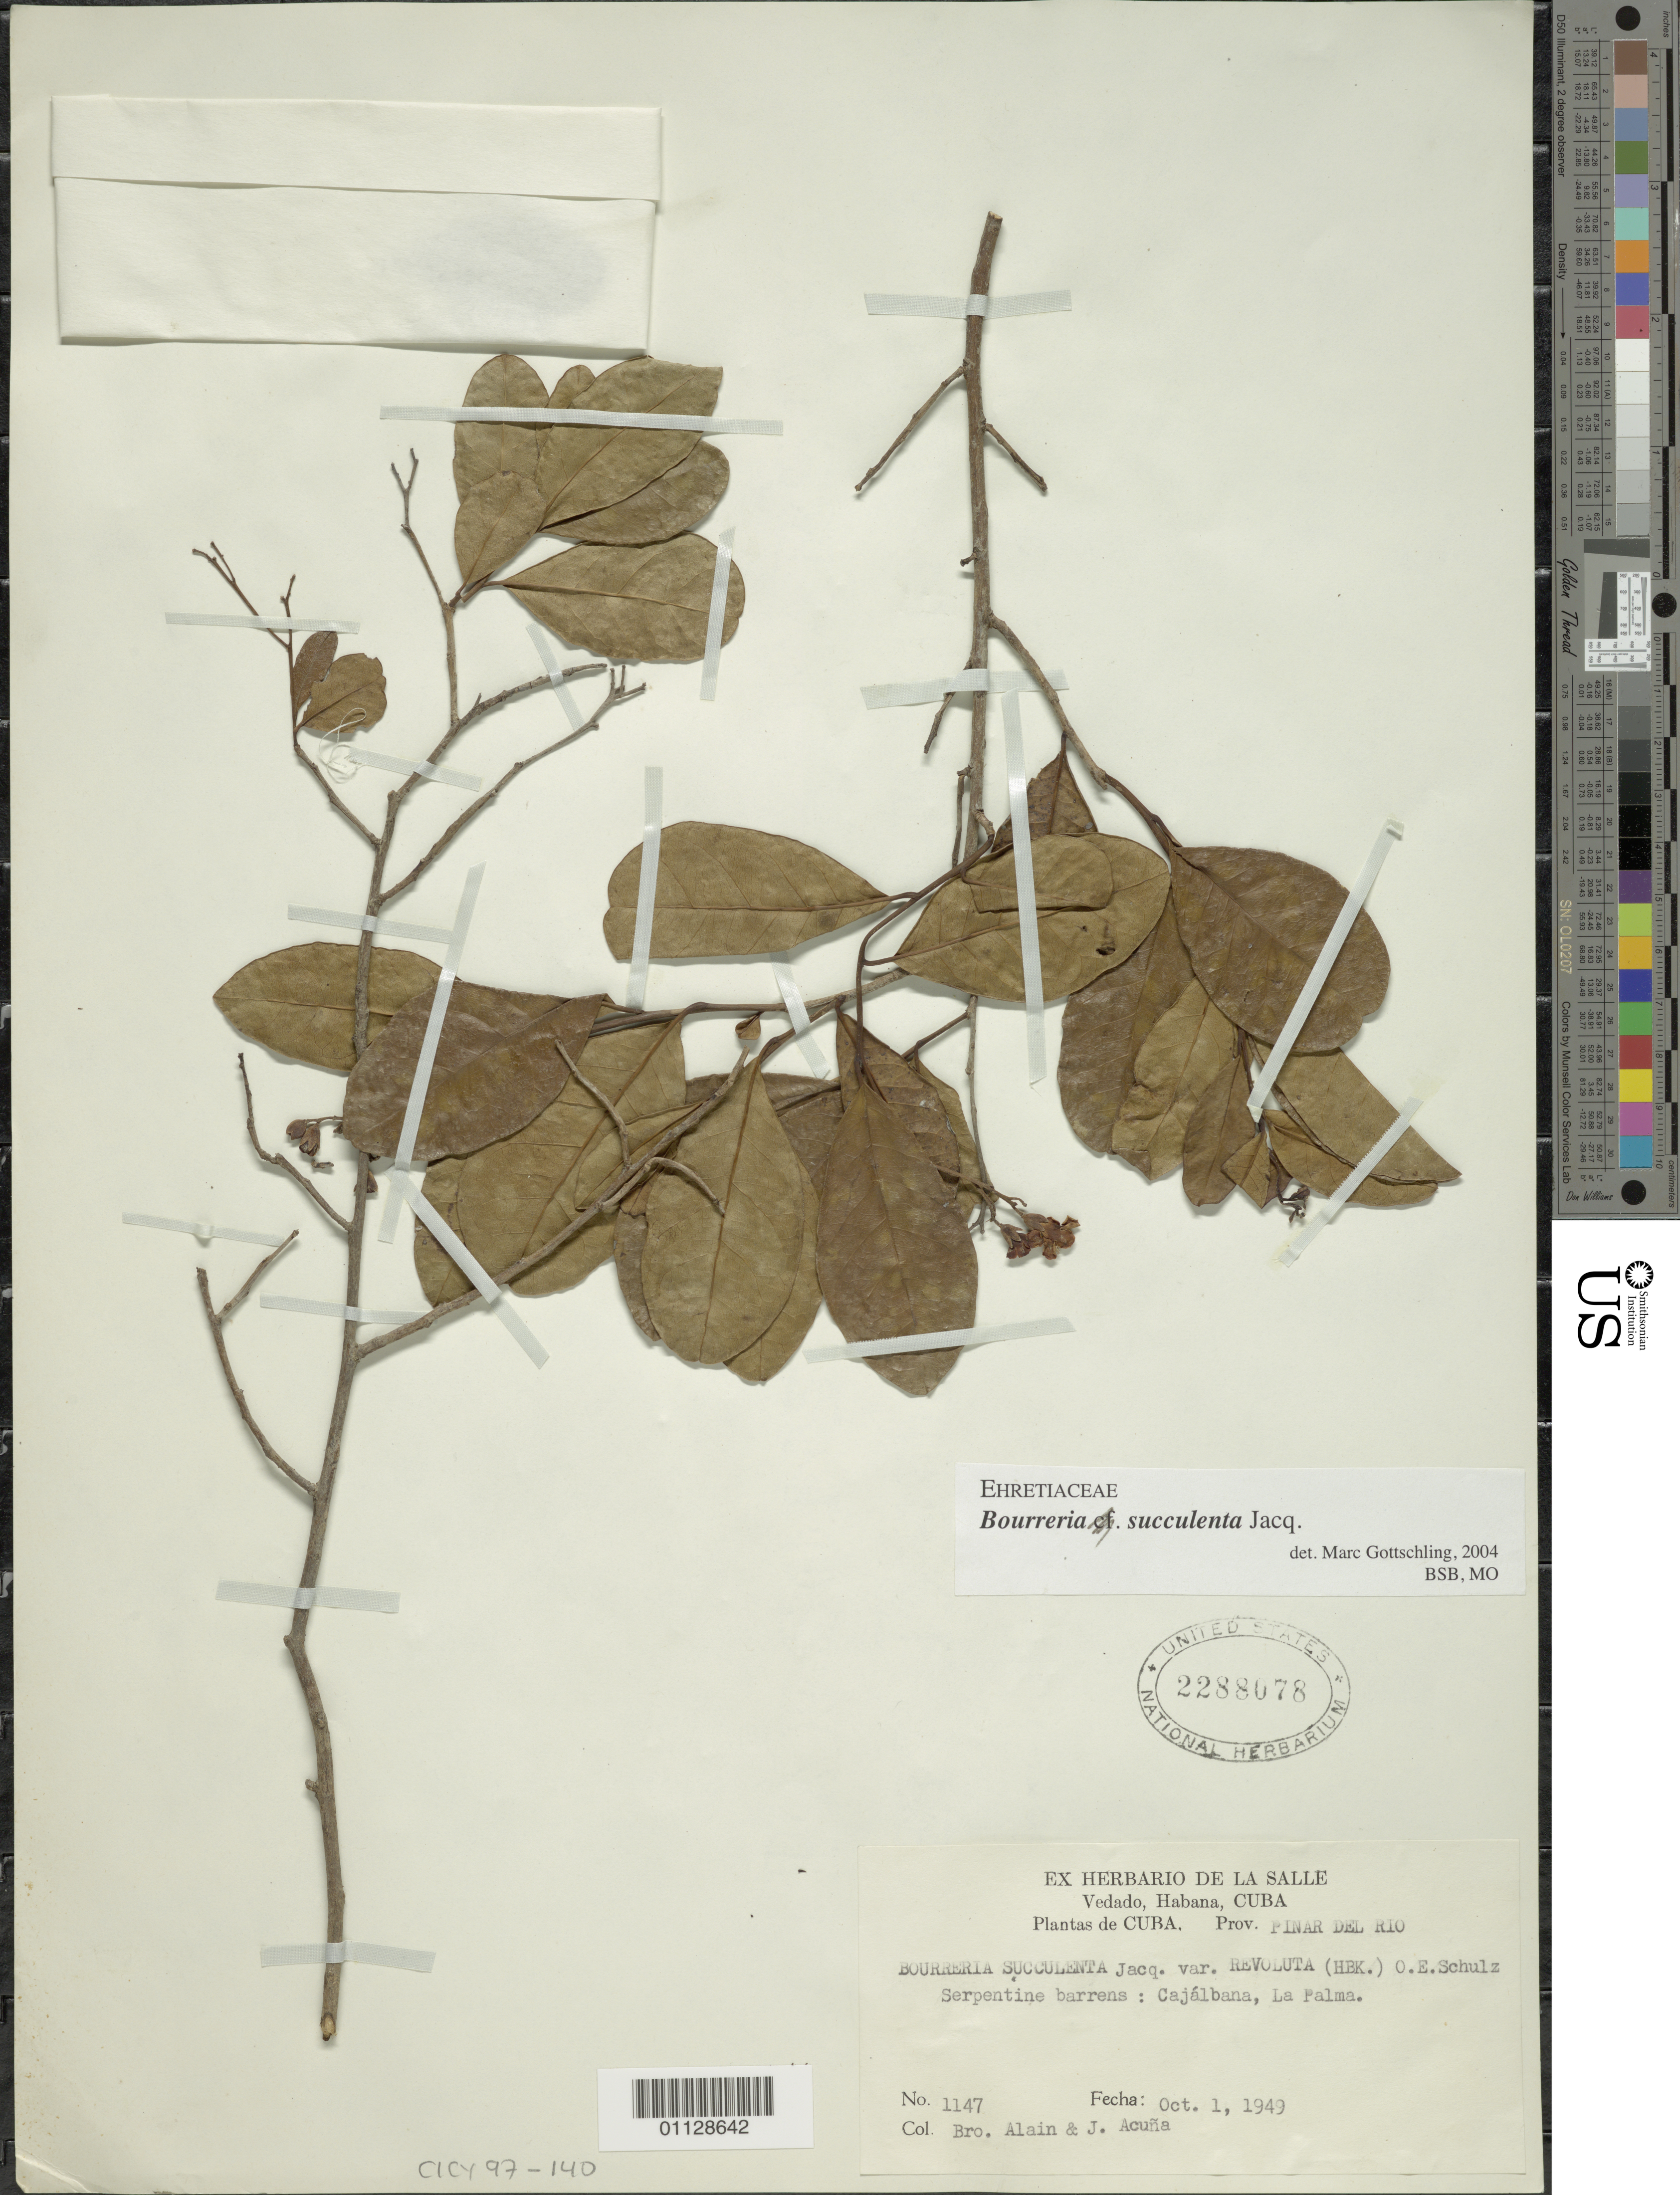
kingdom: Plantae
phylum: Tracheophyta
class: Magnoliopsida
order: Boraginales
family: Ehretiaceae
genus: Bourreria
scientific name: Bourreria succulenta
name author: Jacq.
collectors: A. H. Liogier & J. Acuña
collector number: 1147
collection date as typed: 01 Oct 1949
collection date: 1949-10-01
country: Cuba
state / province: Pinar del Rio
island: Cuba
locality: Serpentine barrens: Cajálbana, La Palma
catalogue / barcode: US 2288078